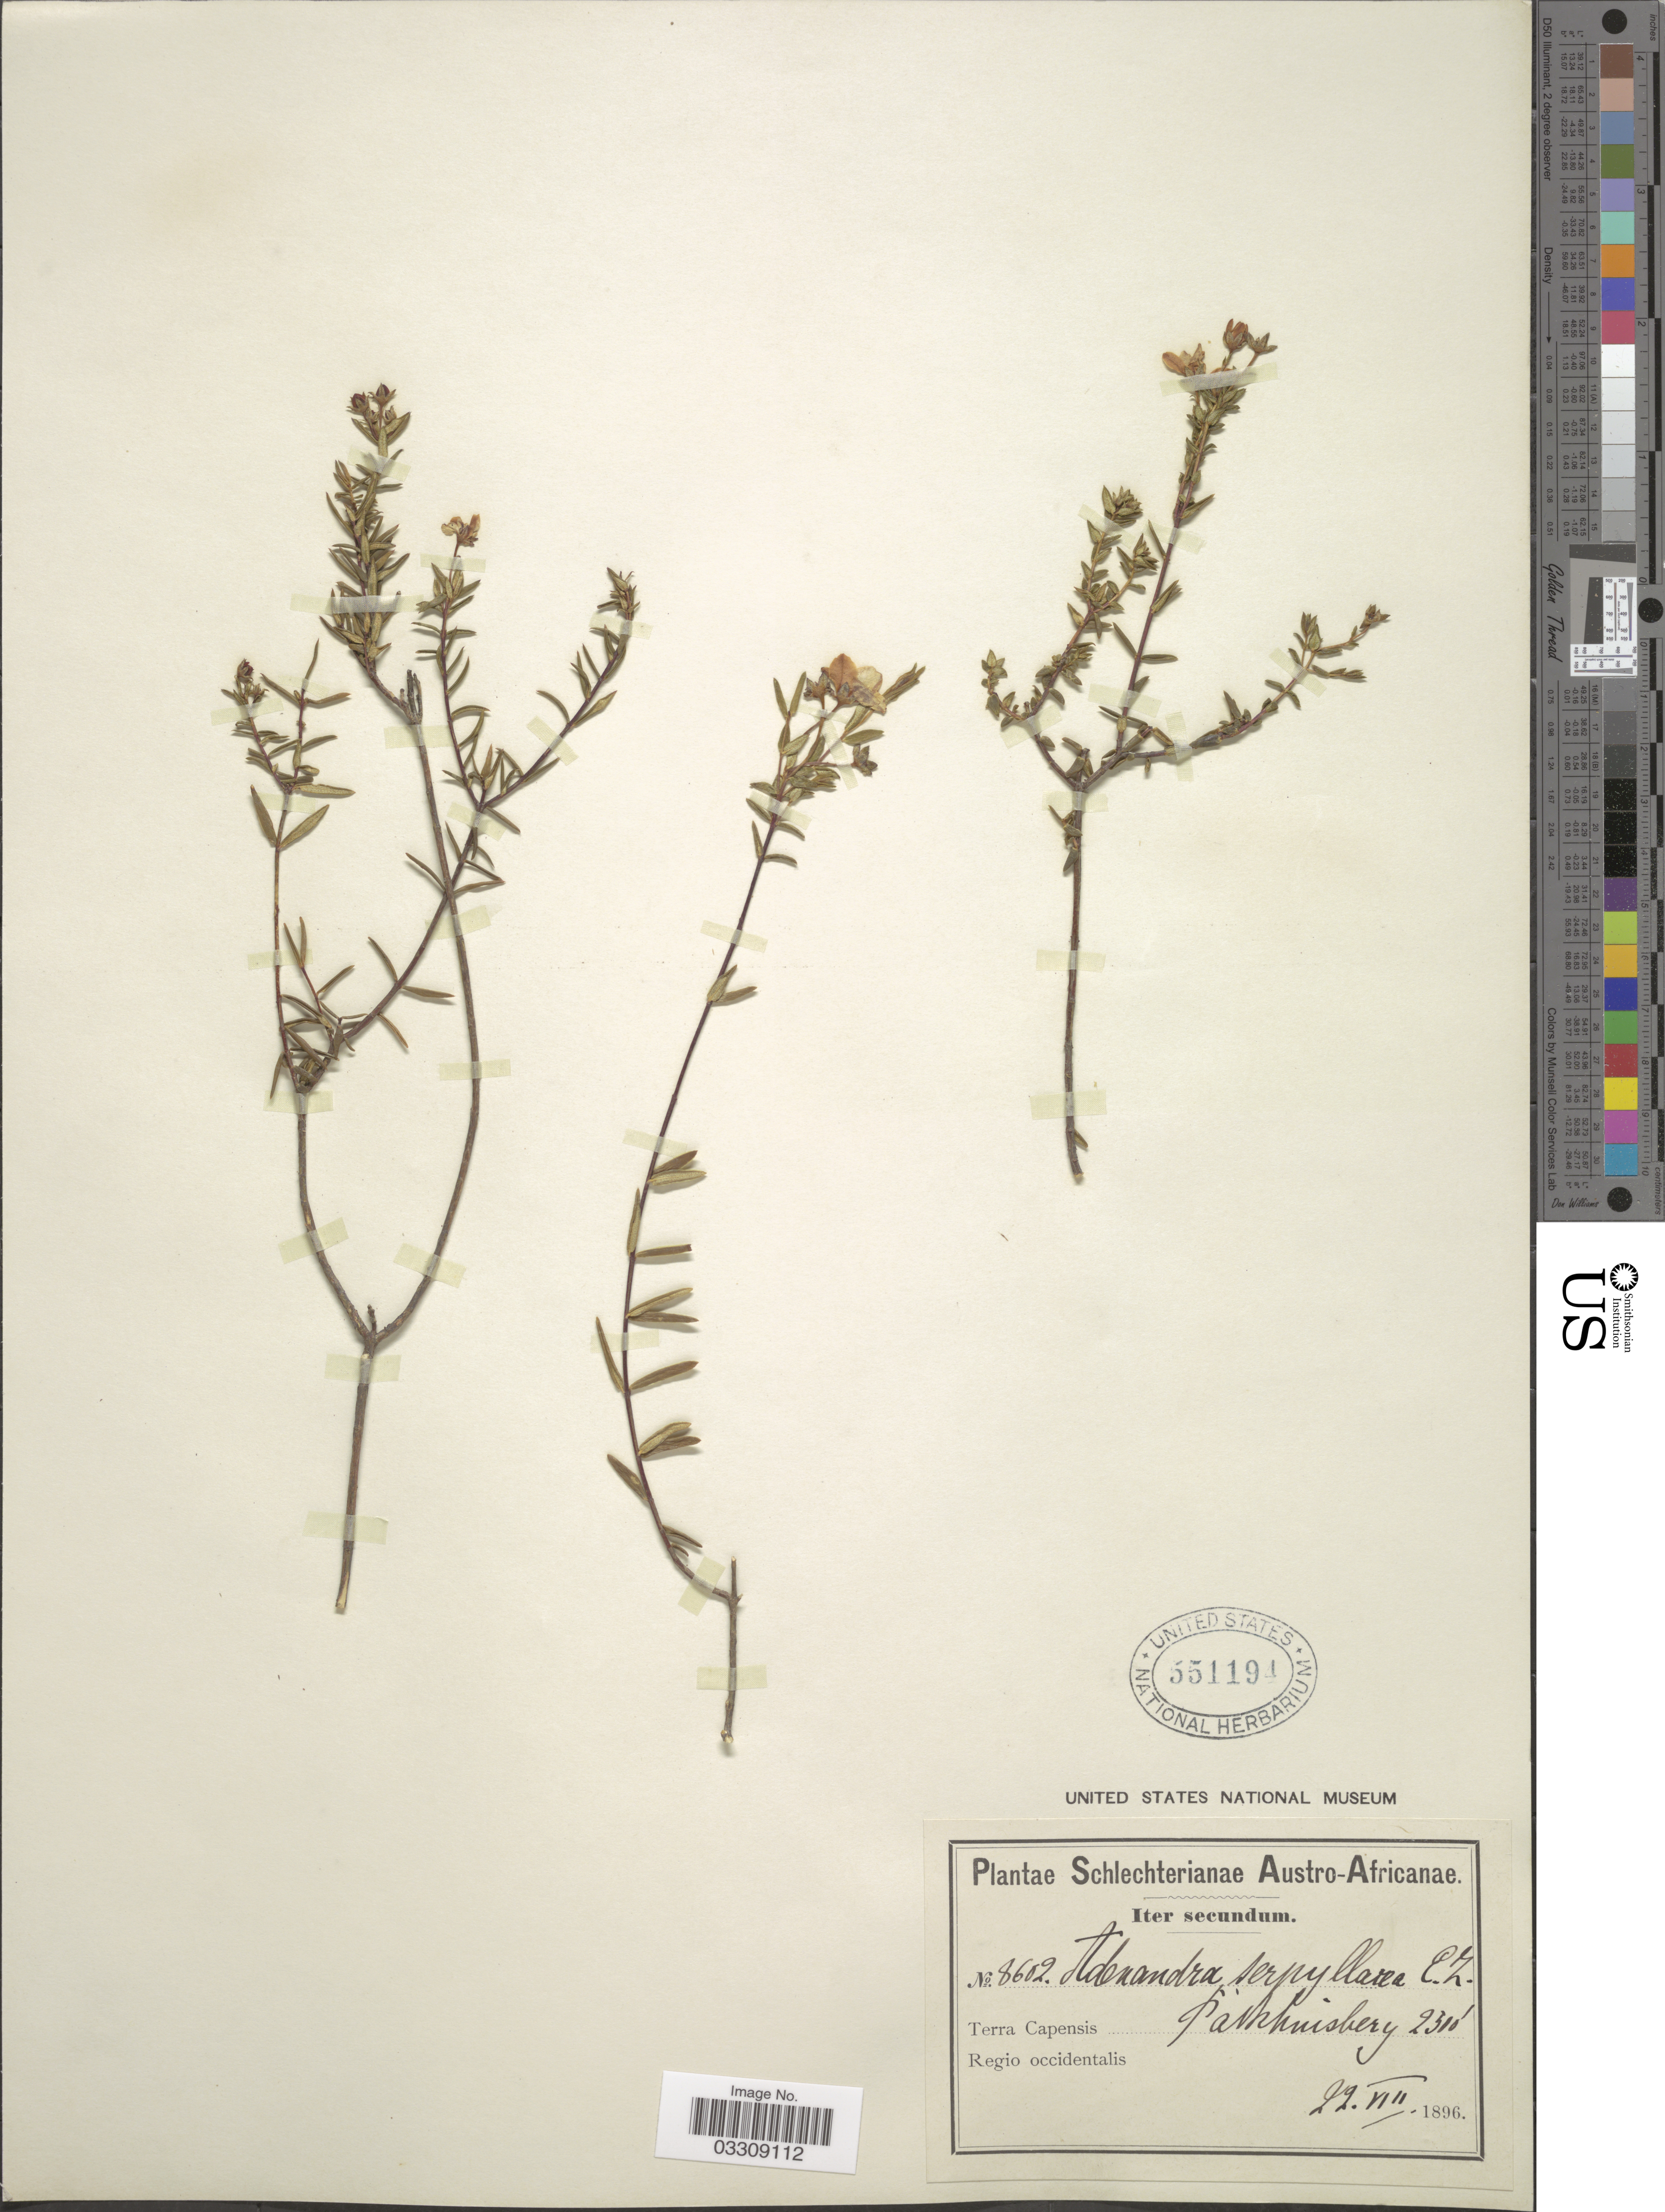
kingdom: Plantae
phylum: Tracheophyta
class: Magnoliopsida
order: Sapindales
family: Rutaceae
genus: Adenandra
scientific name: Adenandra serpyllacea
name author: Bartl.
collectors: Schlechter, --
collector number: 8602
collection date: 1896-08-22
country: South Africa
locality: Austro-Africanae. Terra Capensis Parkhuisberg. Regio occidentalis.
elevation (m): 701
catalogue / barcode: US 551194